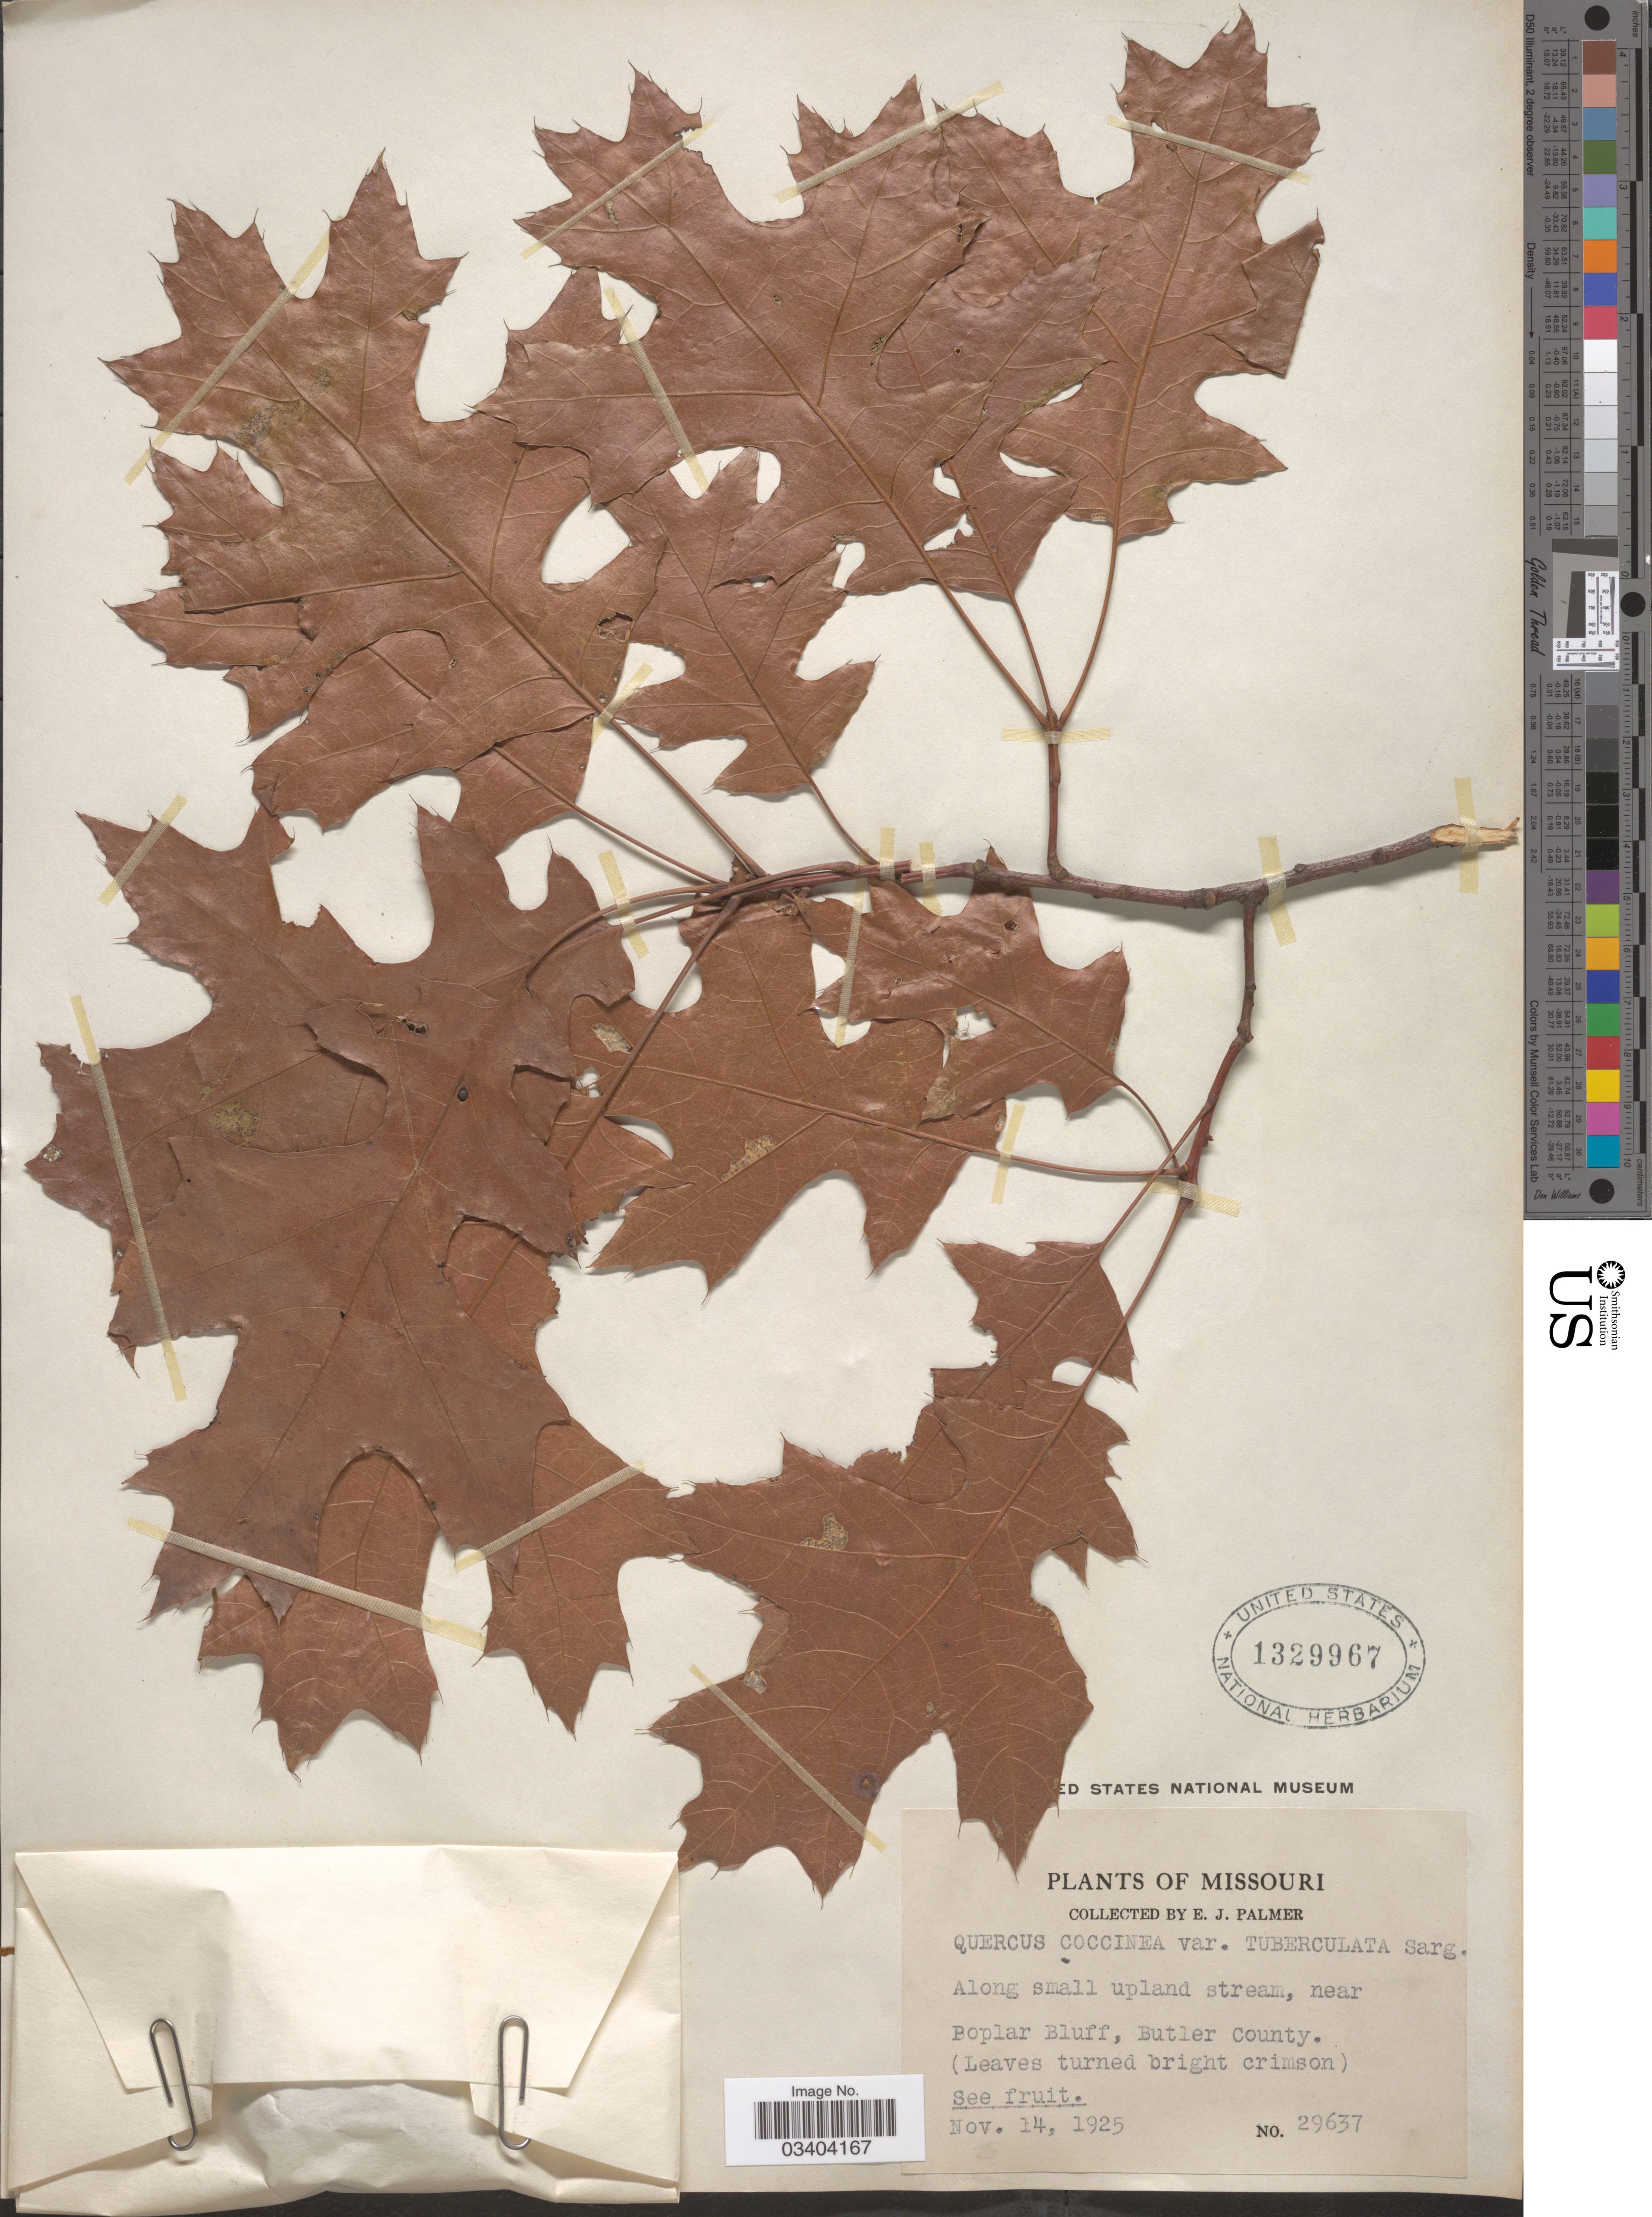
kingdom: Plantae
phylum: Tracheophyta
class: Magnoliopsida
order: Fagales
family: Fagaceae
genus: Quercus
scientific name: Quercus coccinea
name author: Münchh.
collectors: E. J. Palmer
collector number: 29637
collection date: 1925-11-14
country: United States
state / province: Missouri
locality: Near Poplar Bluff, Butler County.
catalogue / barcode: US 1329967